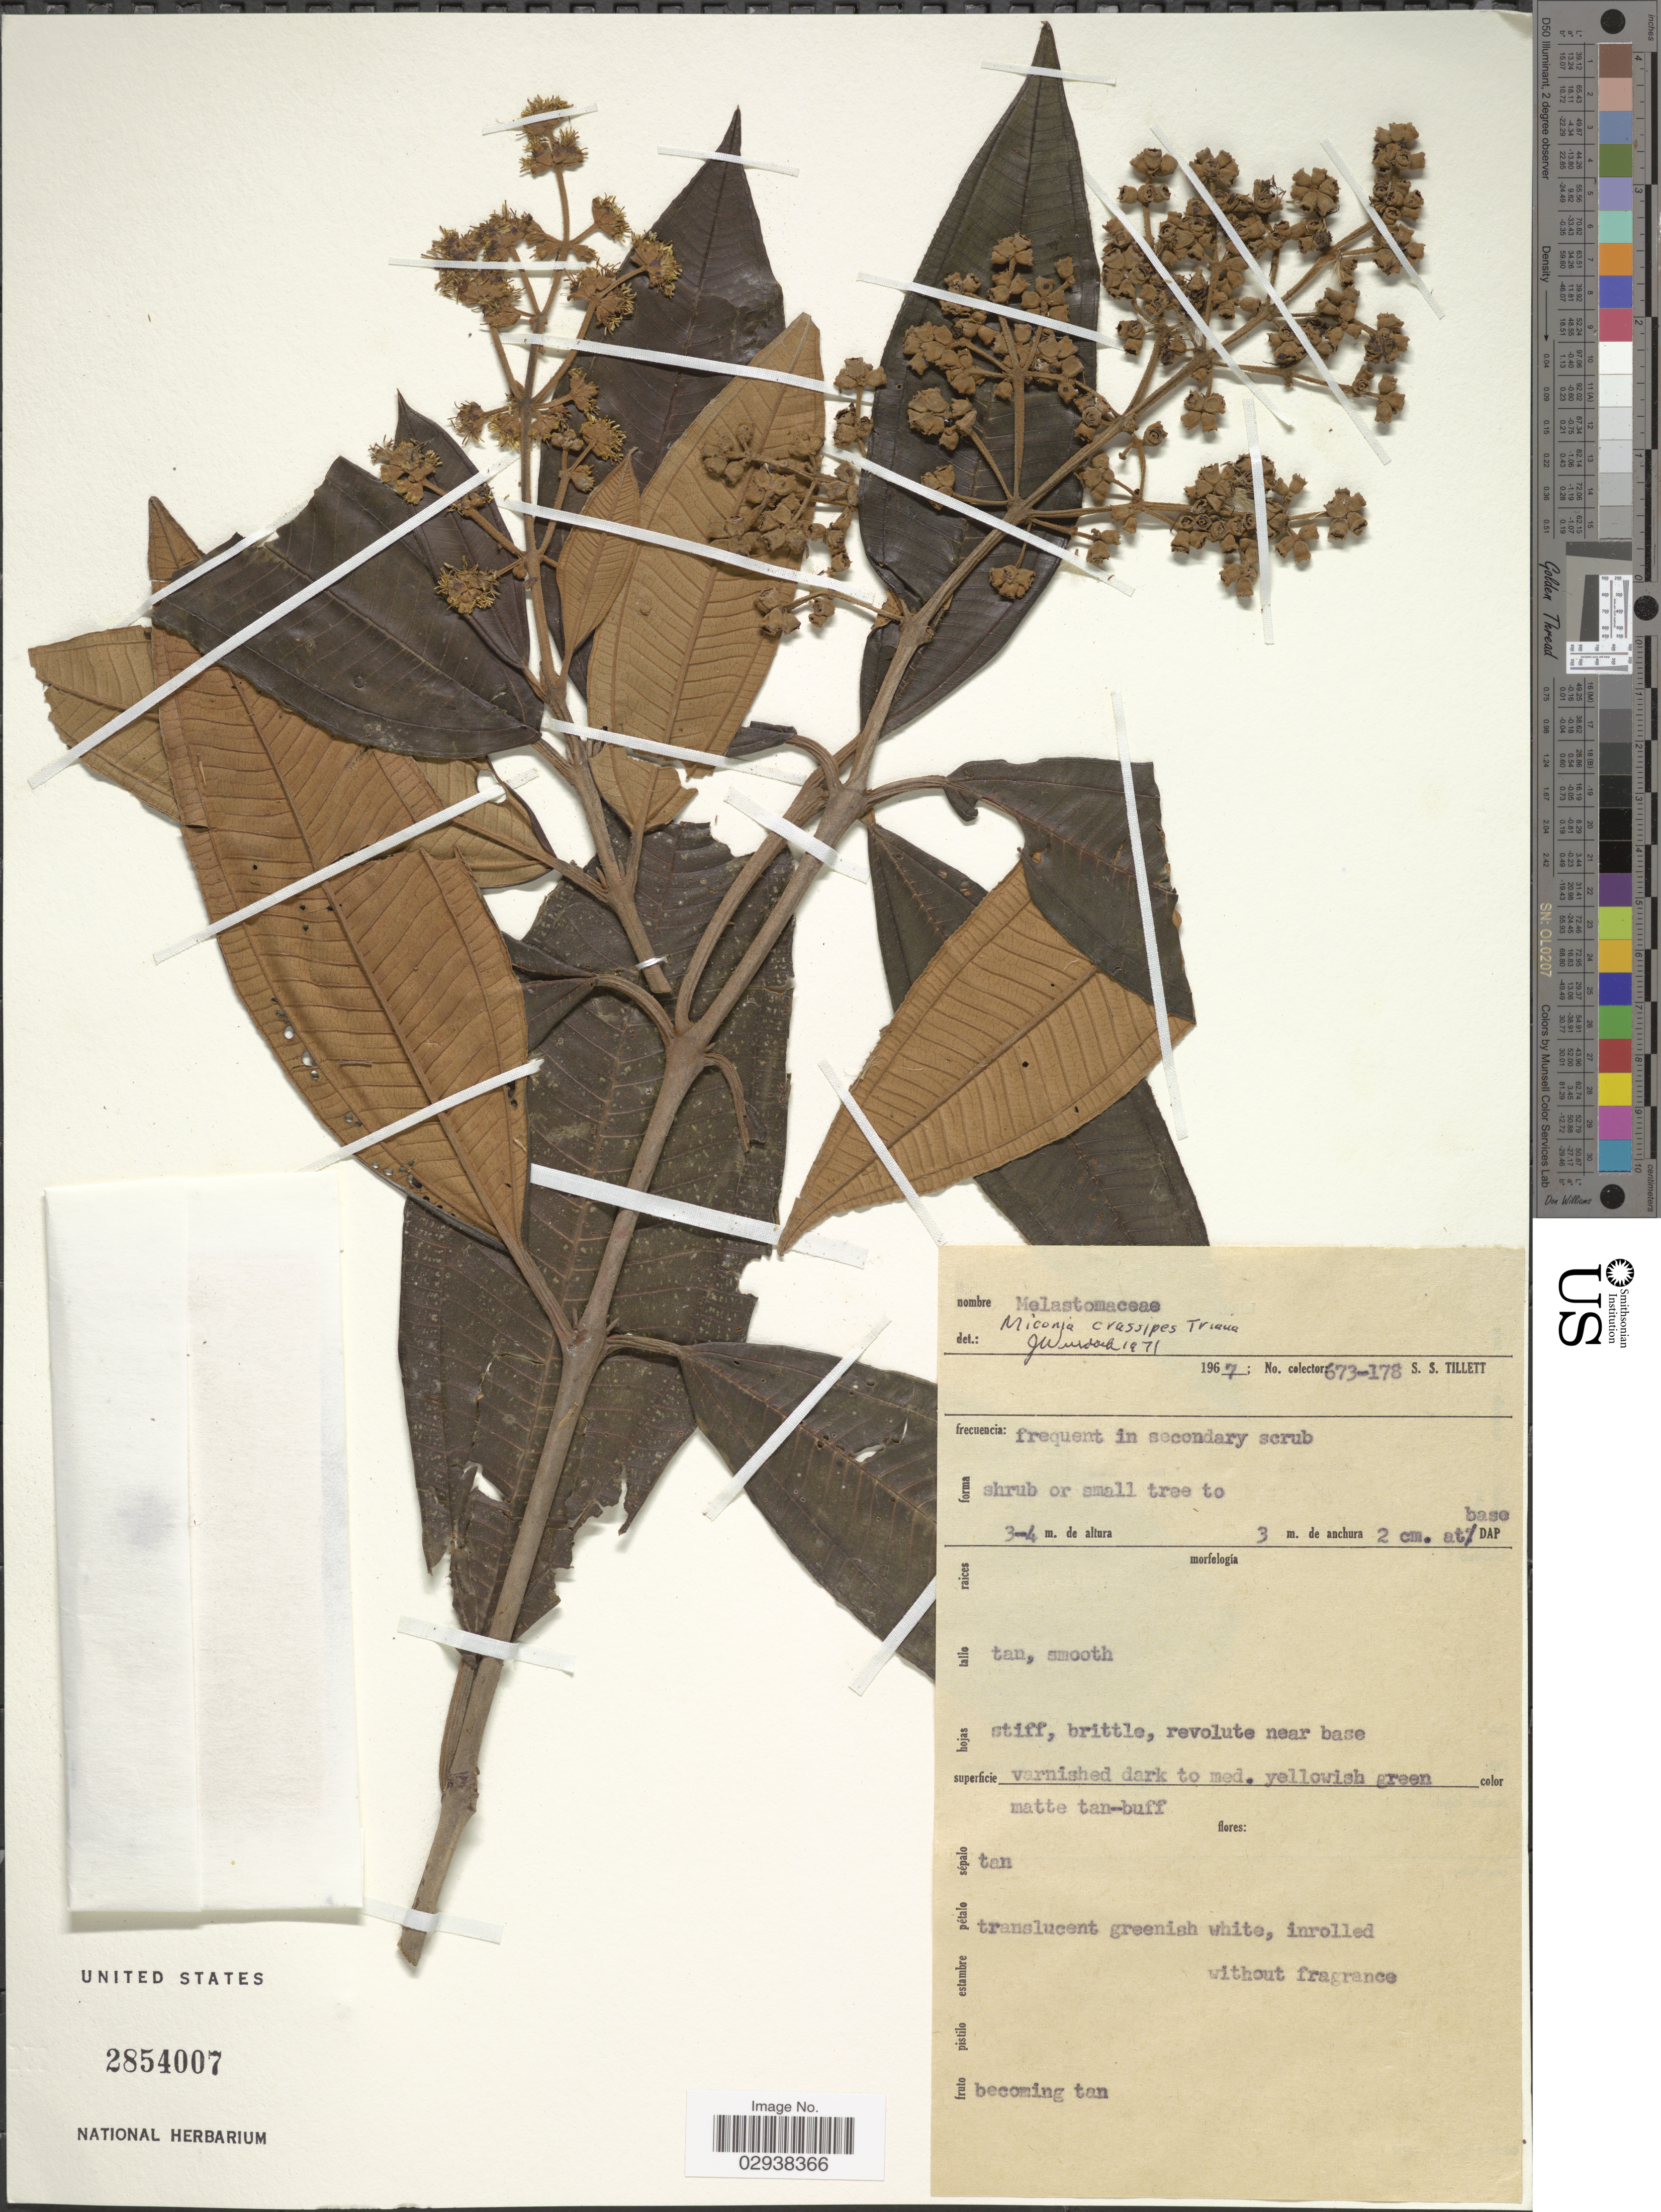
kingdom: Plantae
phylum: Tracheophyta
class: Magnoliopsida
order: Myrtales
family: Melastomataceae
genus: Miconia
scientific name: Miconia crassipes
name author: Triana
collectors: S. S. Tillett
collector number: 673-178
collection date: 1967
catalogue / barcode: US 2854007